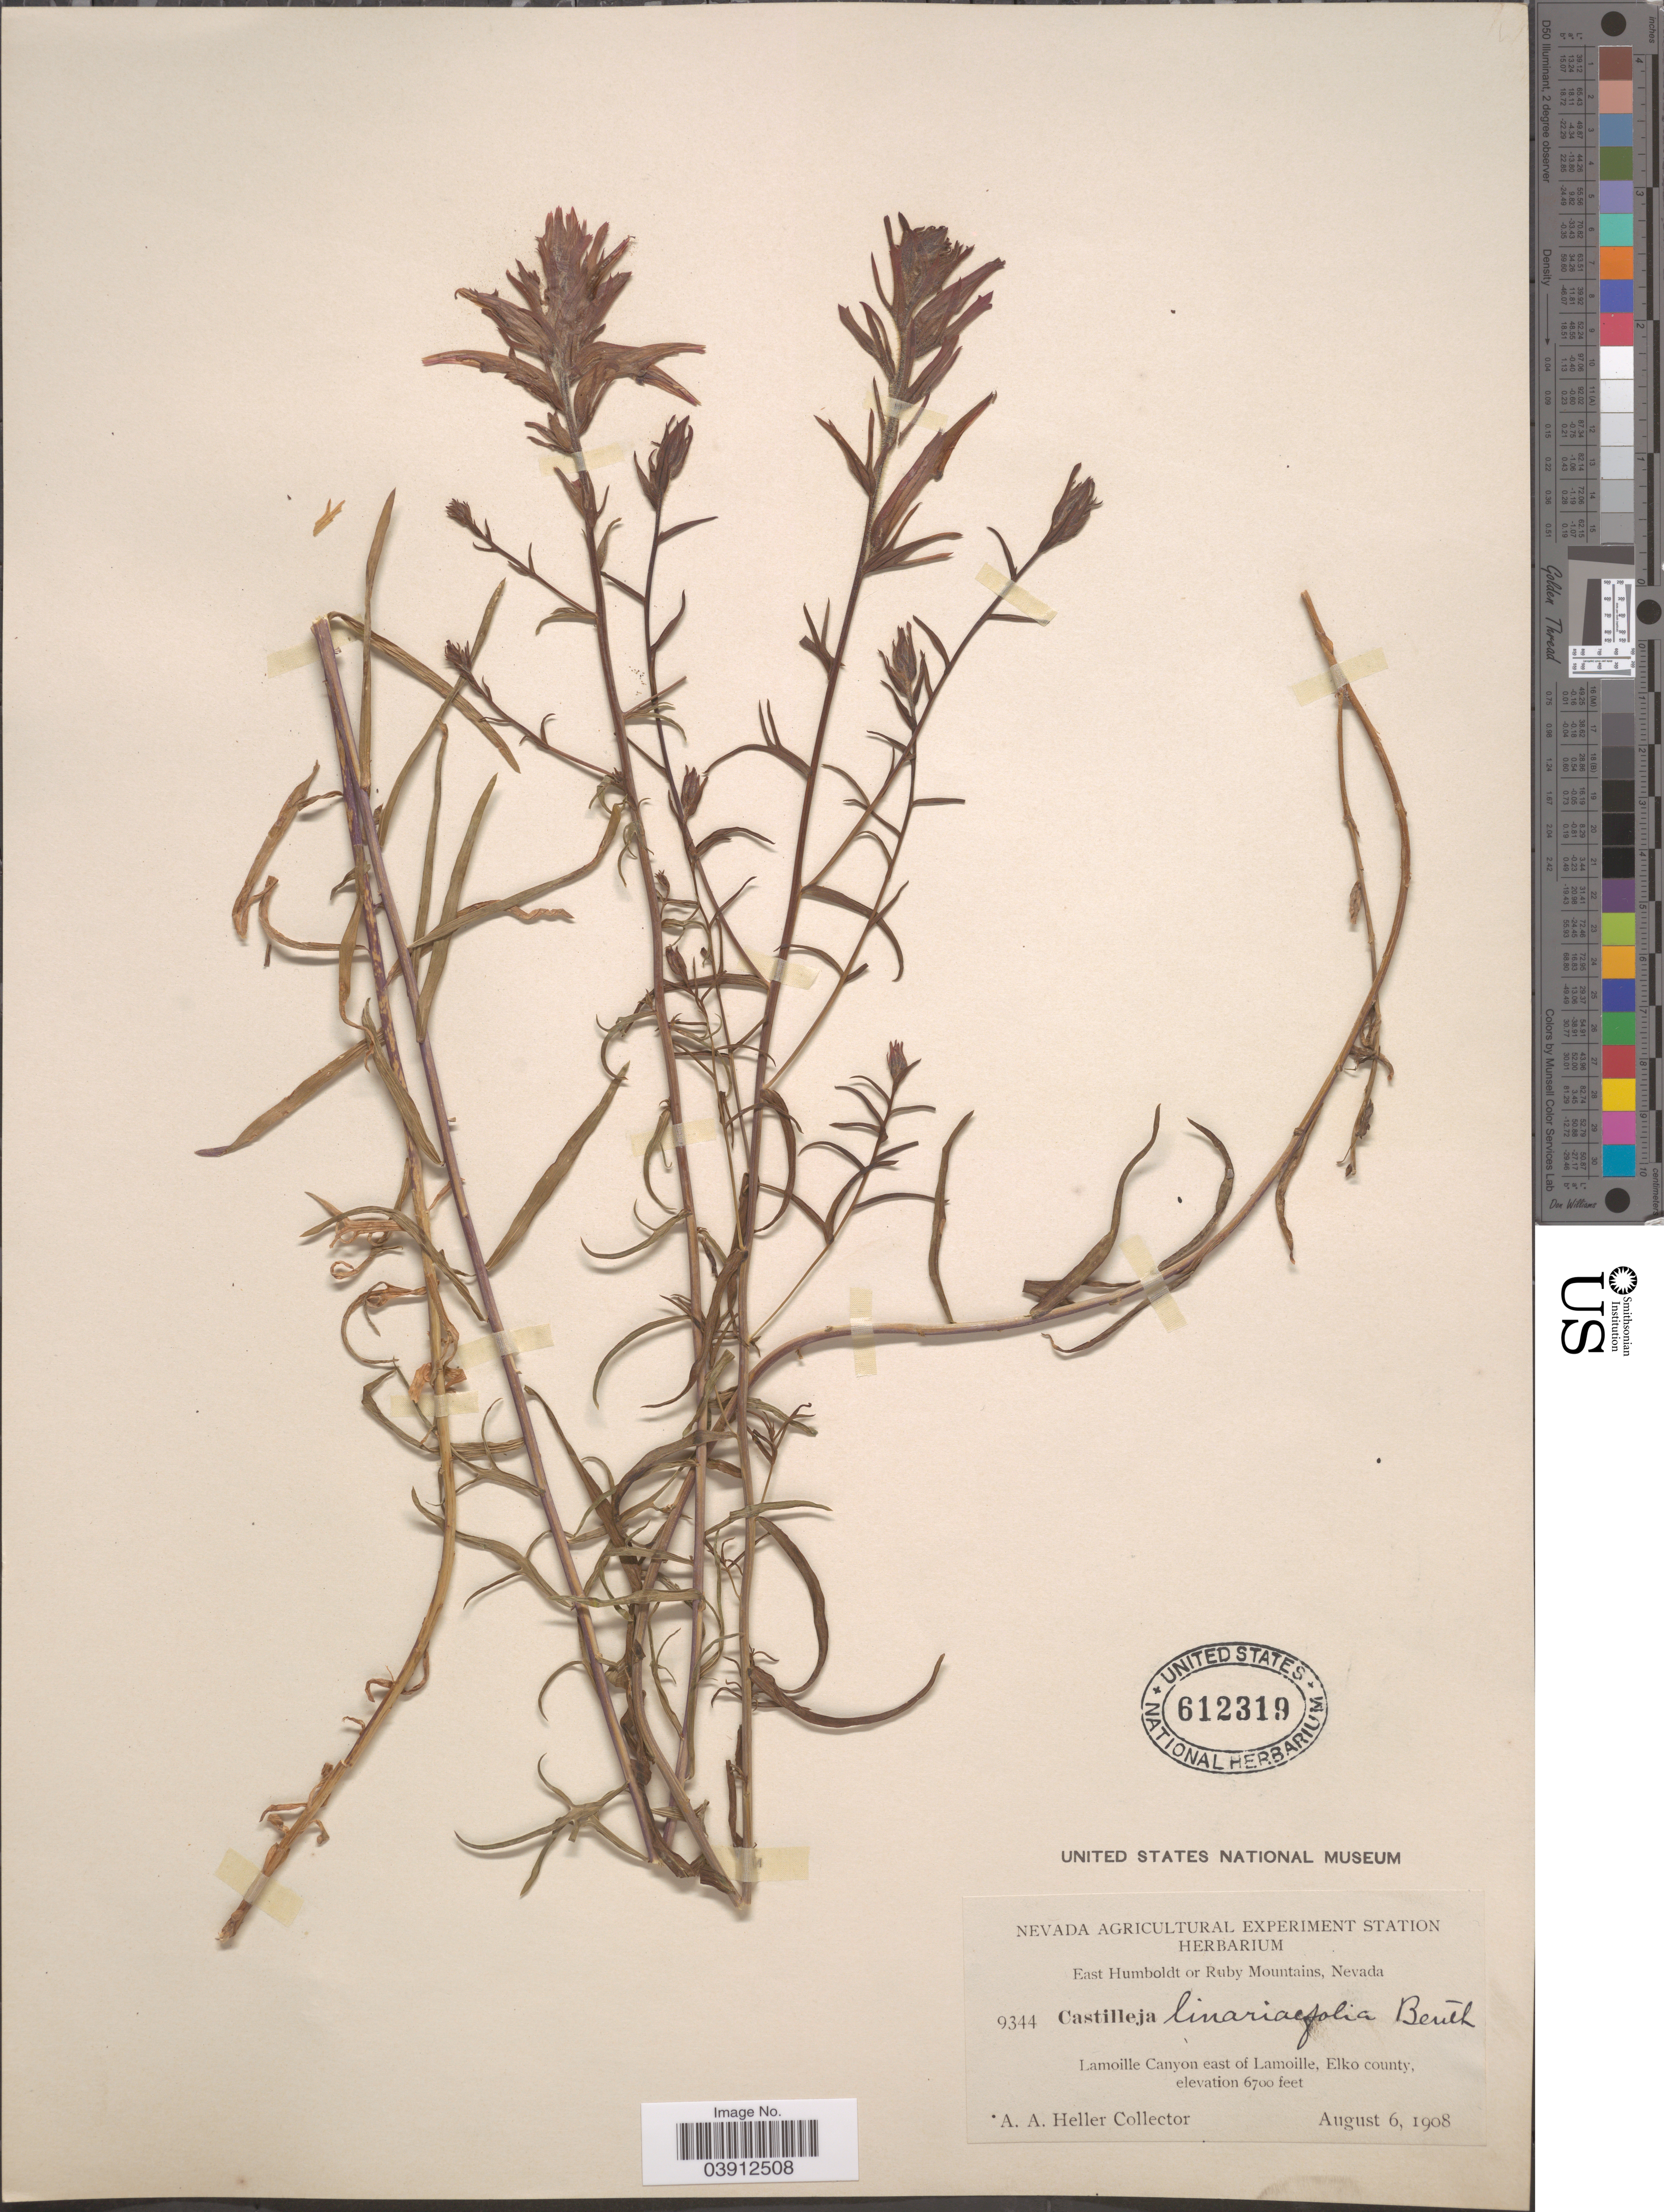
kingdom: Plantae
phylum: Tracheophyta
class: Magnoliopsida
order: Lamiales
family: Orobanchaceae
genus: Castilleja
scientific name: Castilleja linariifolia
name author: Benth.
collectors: A. A. Heller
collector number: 9344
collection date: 1908-08-06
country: United States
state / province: Nevada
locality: East Humboldt or Ruby Mountains. Lamoille Canyon east of Lamoille, Elko county.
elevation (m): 2042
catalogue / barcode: US 612319